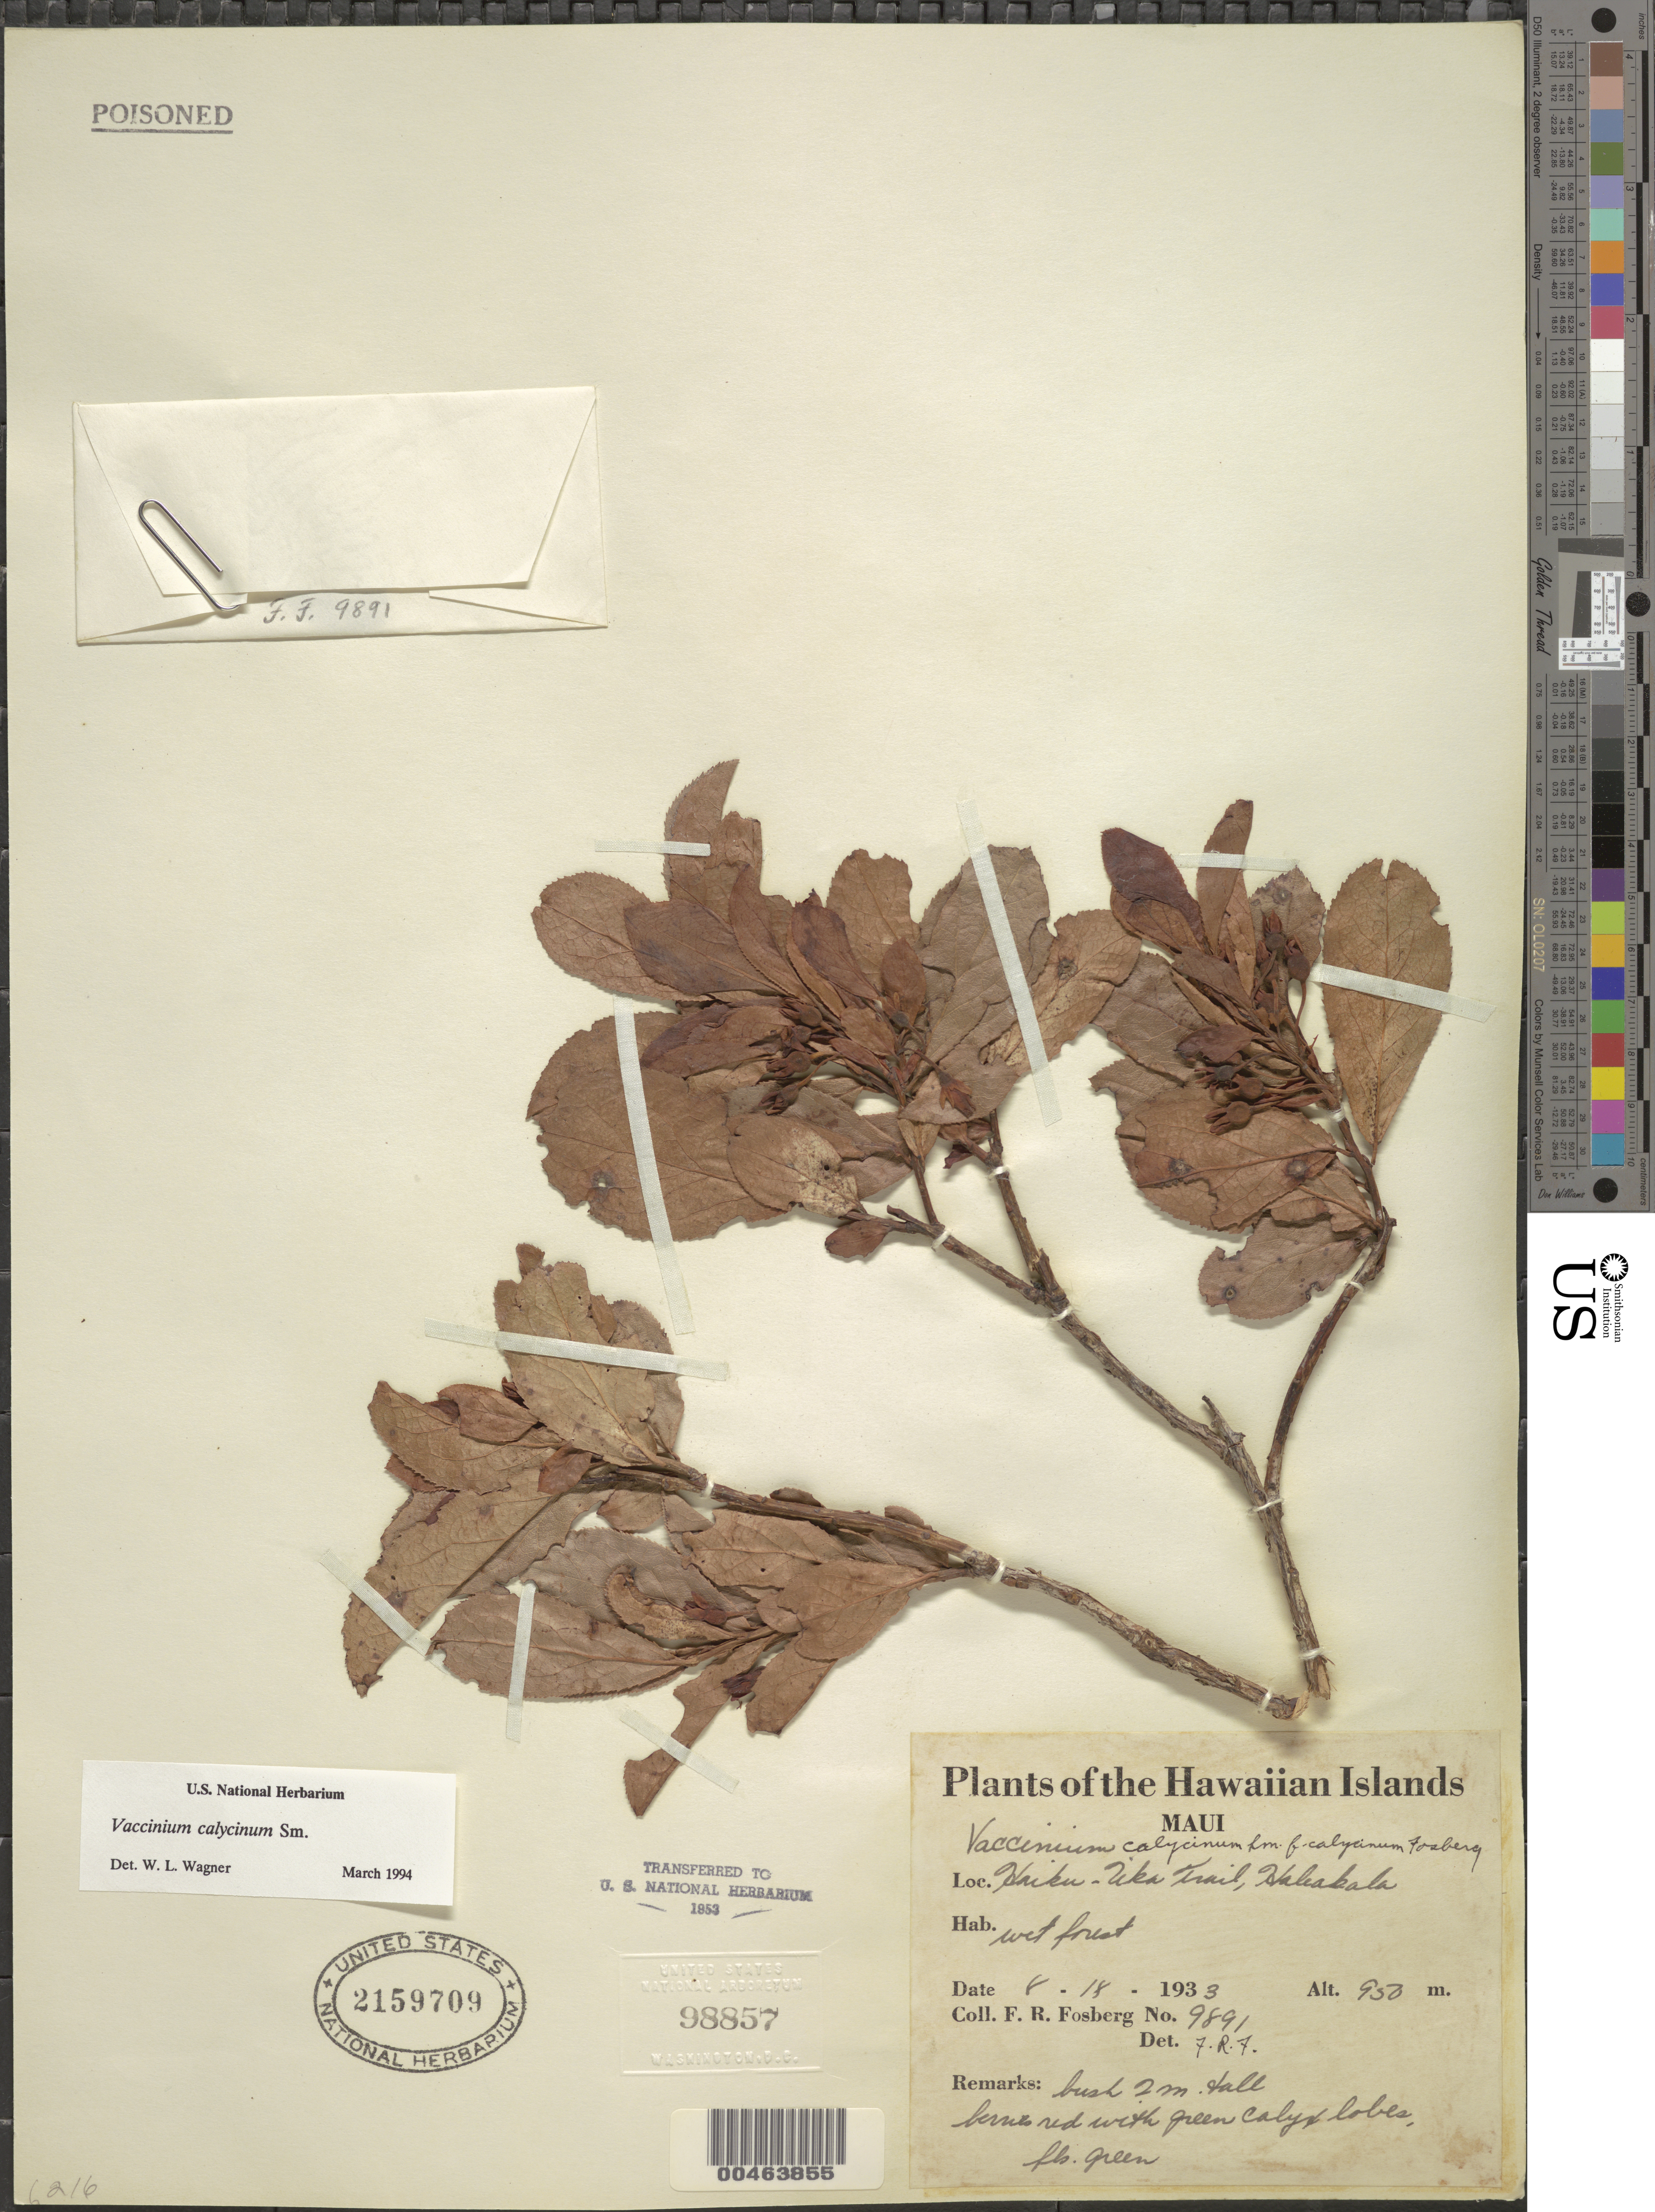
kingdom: Plantae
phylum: Tracheophyta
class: Magnoliopsida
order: Ericales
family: Ericaceae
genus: Vaccinium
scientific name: Vaccinium calycinum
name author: Sm.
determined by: Fosberg, F. R.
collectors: F. R. Fosberg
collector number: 9891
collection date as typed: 18 Aug 1933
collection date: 1933-08-18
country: United States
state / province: Hawaii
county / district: Maui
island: Maui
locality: Haiku-Uka Trail, Haleakala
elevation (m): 950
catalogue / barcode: US 2159709